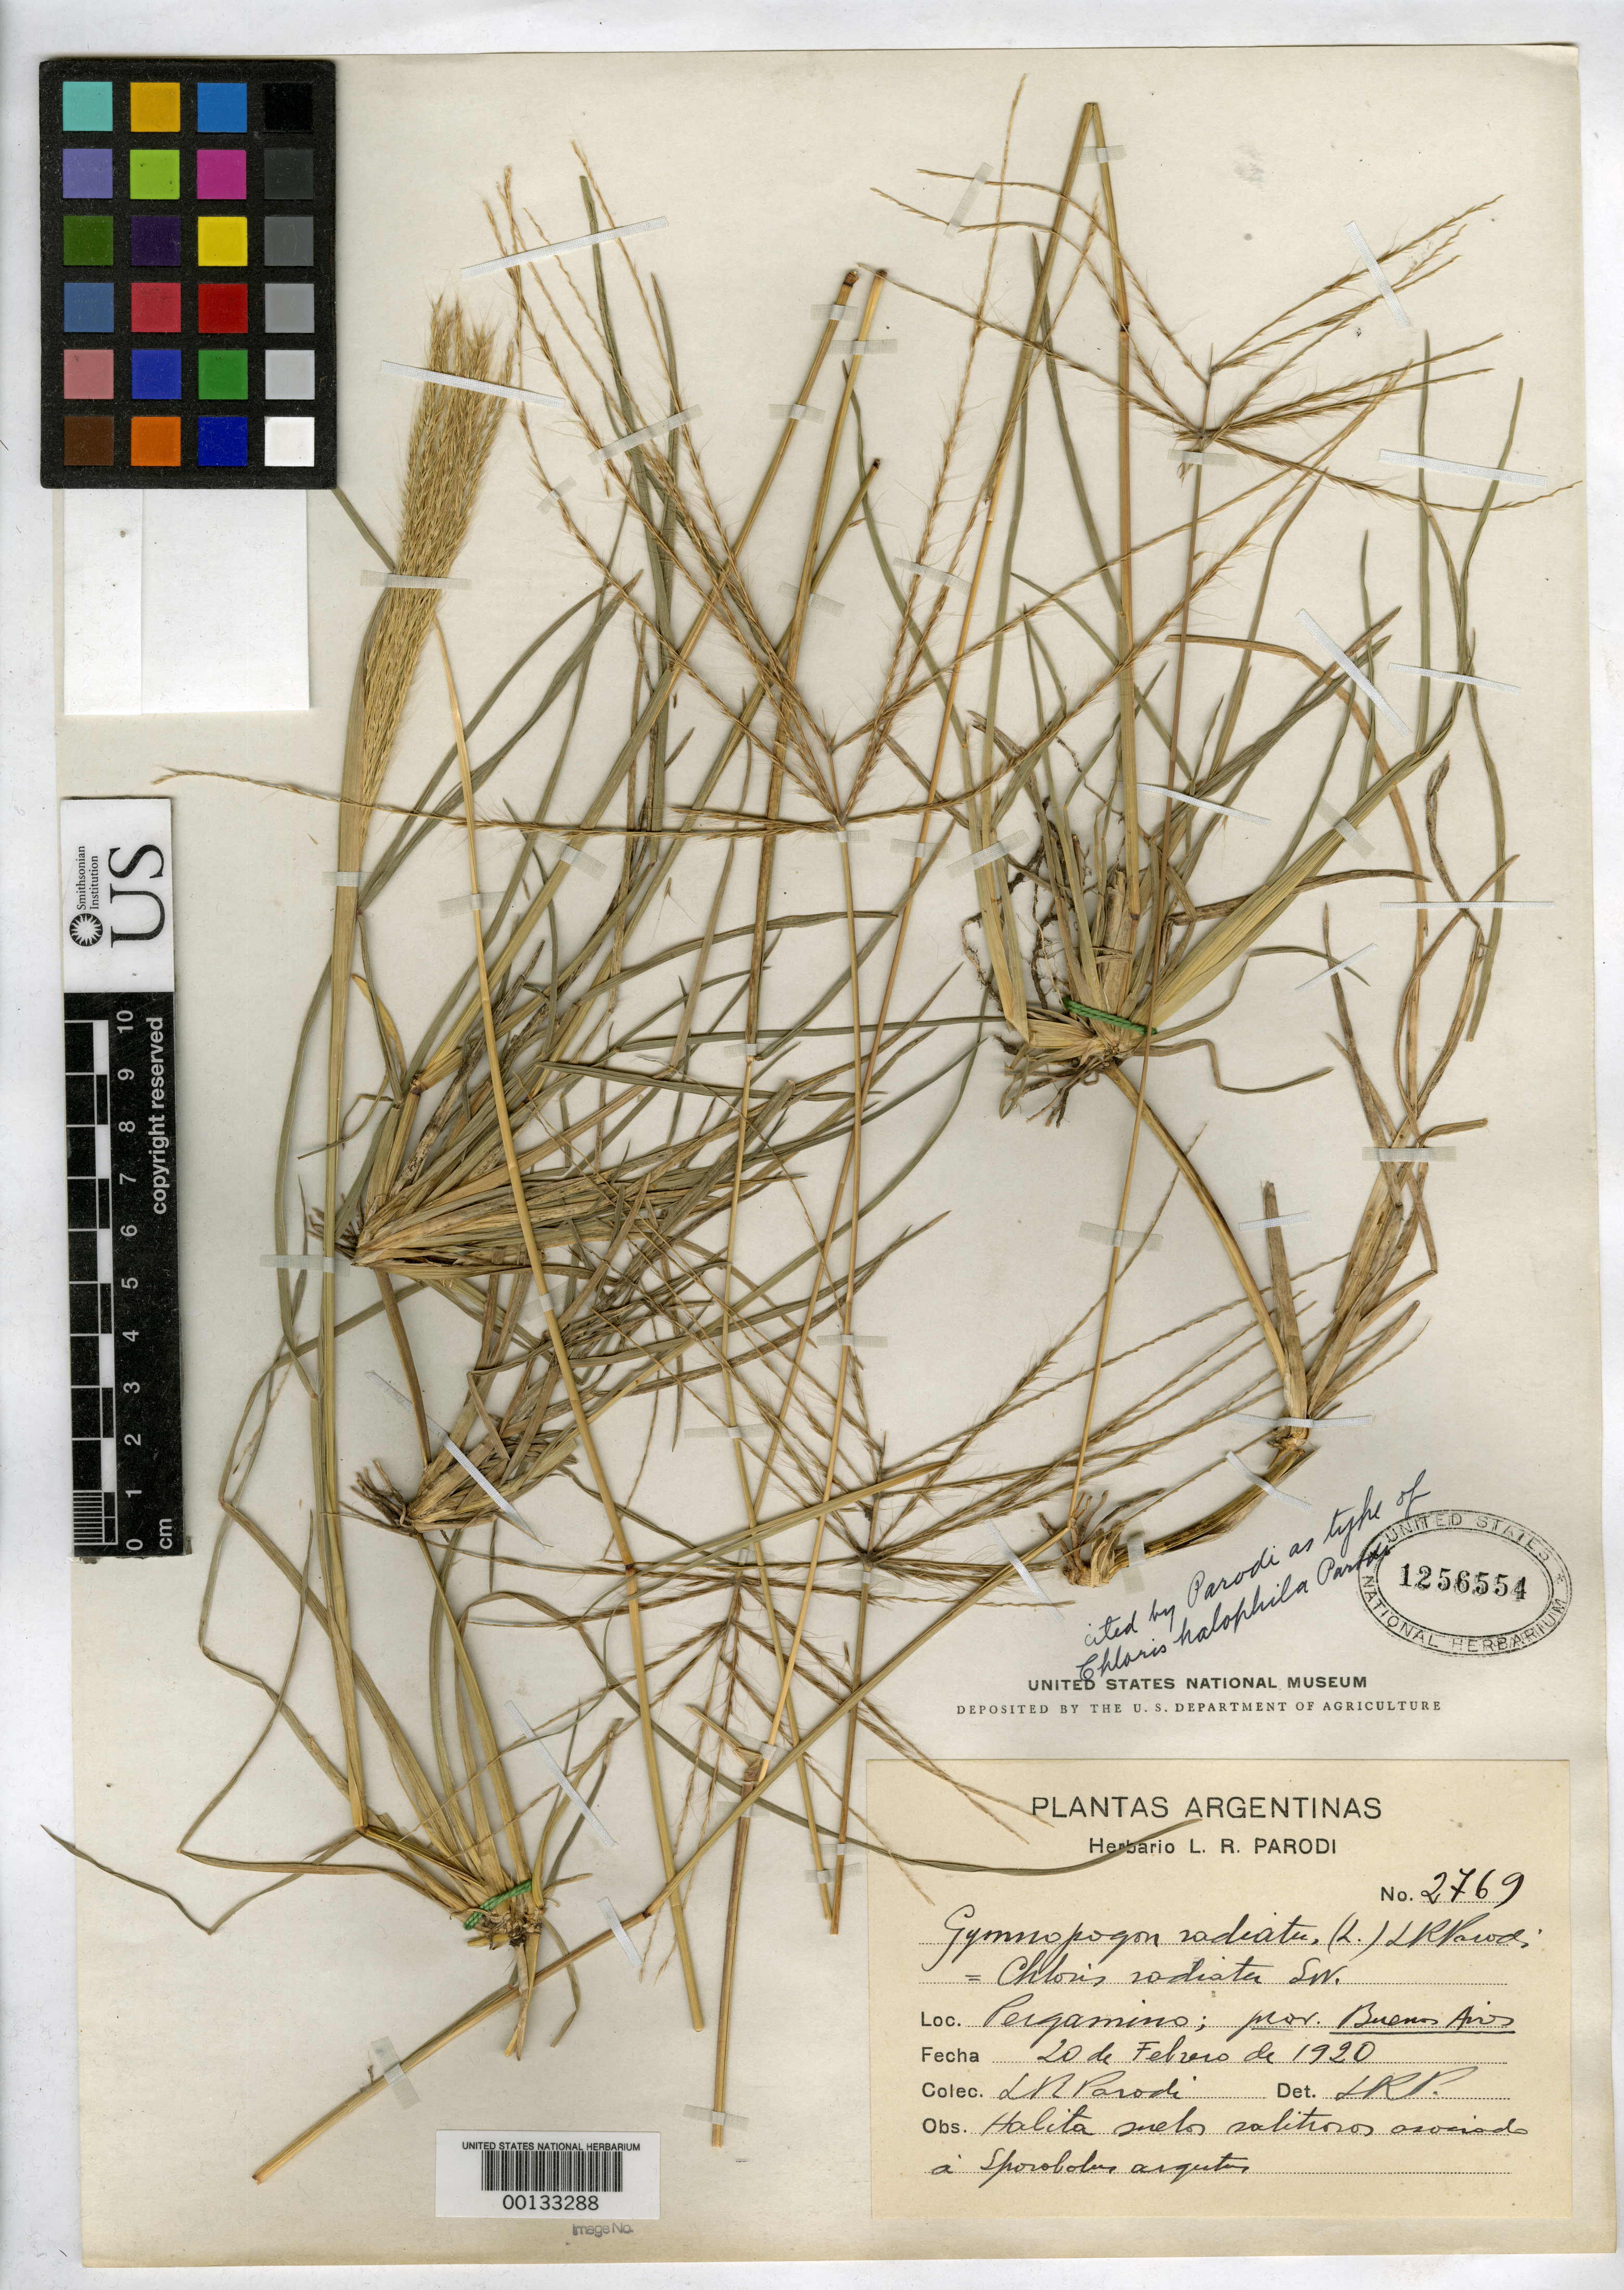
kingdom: Plantae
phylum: Tracheophyta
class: Liliopsida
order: Poales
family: Poaceae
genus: Chloris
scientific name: Chloris halophila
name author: Parodi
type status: Isotype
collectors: L. R. Parodi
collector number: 2769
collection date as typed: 20 Feb 1920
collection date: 1920-02-20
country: Argentina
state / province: Buenos Aires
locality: Pergamino.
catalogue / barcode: US 1256554